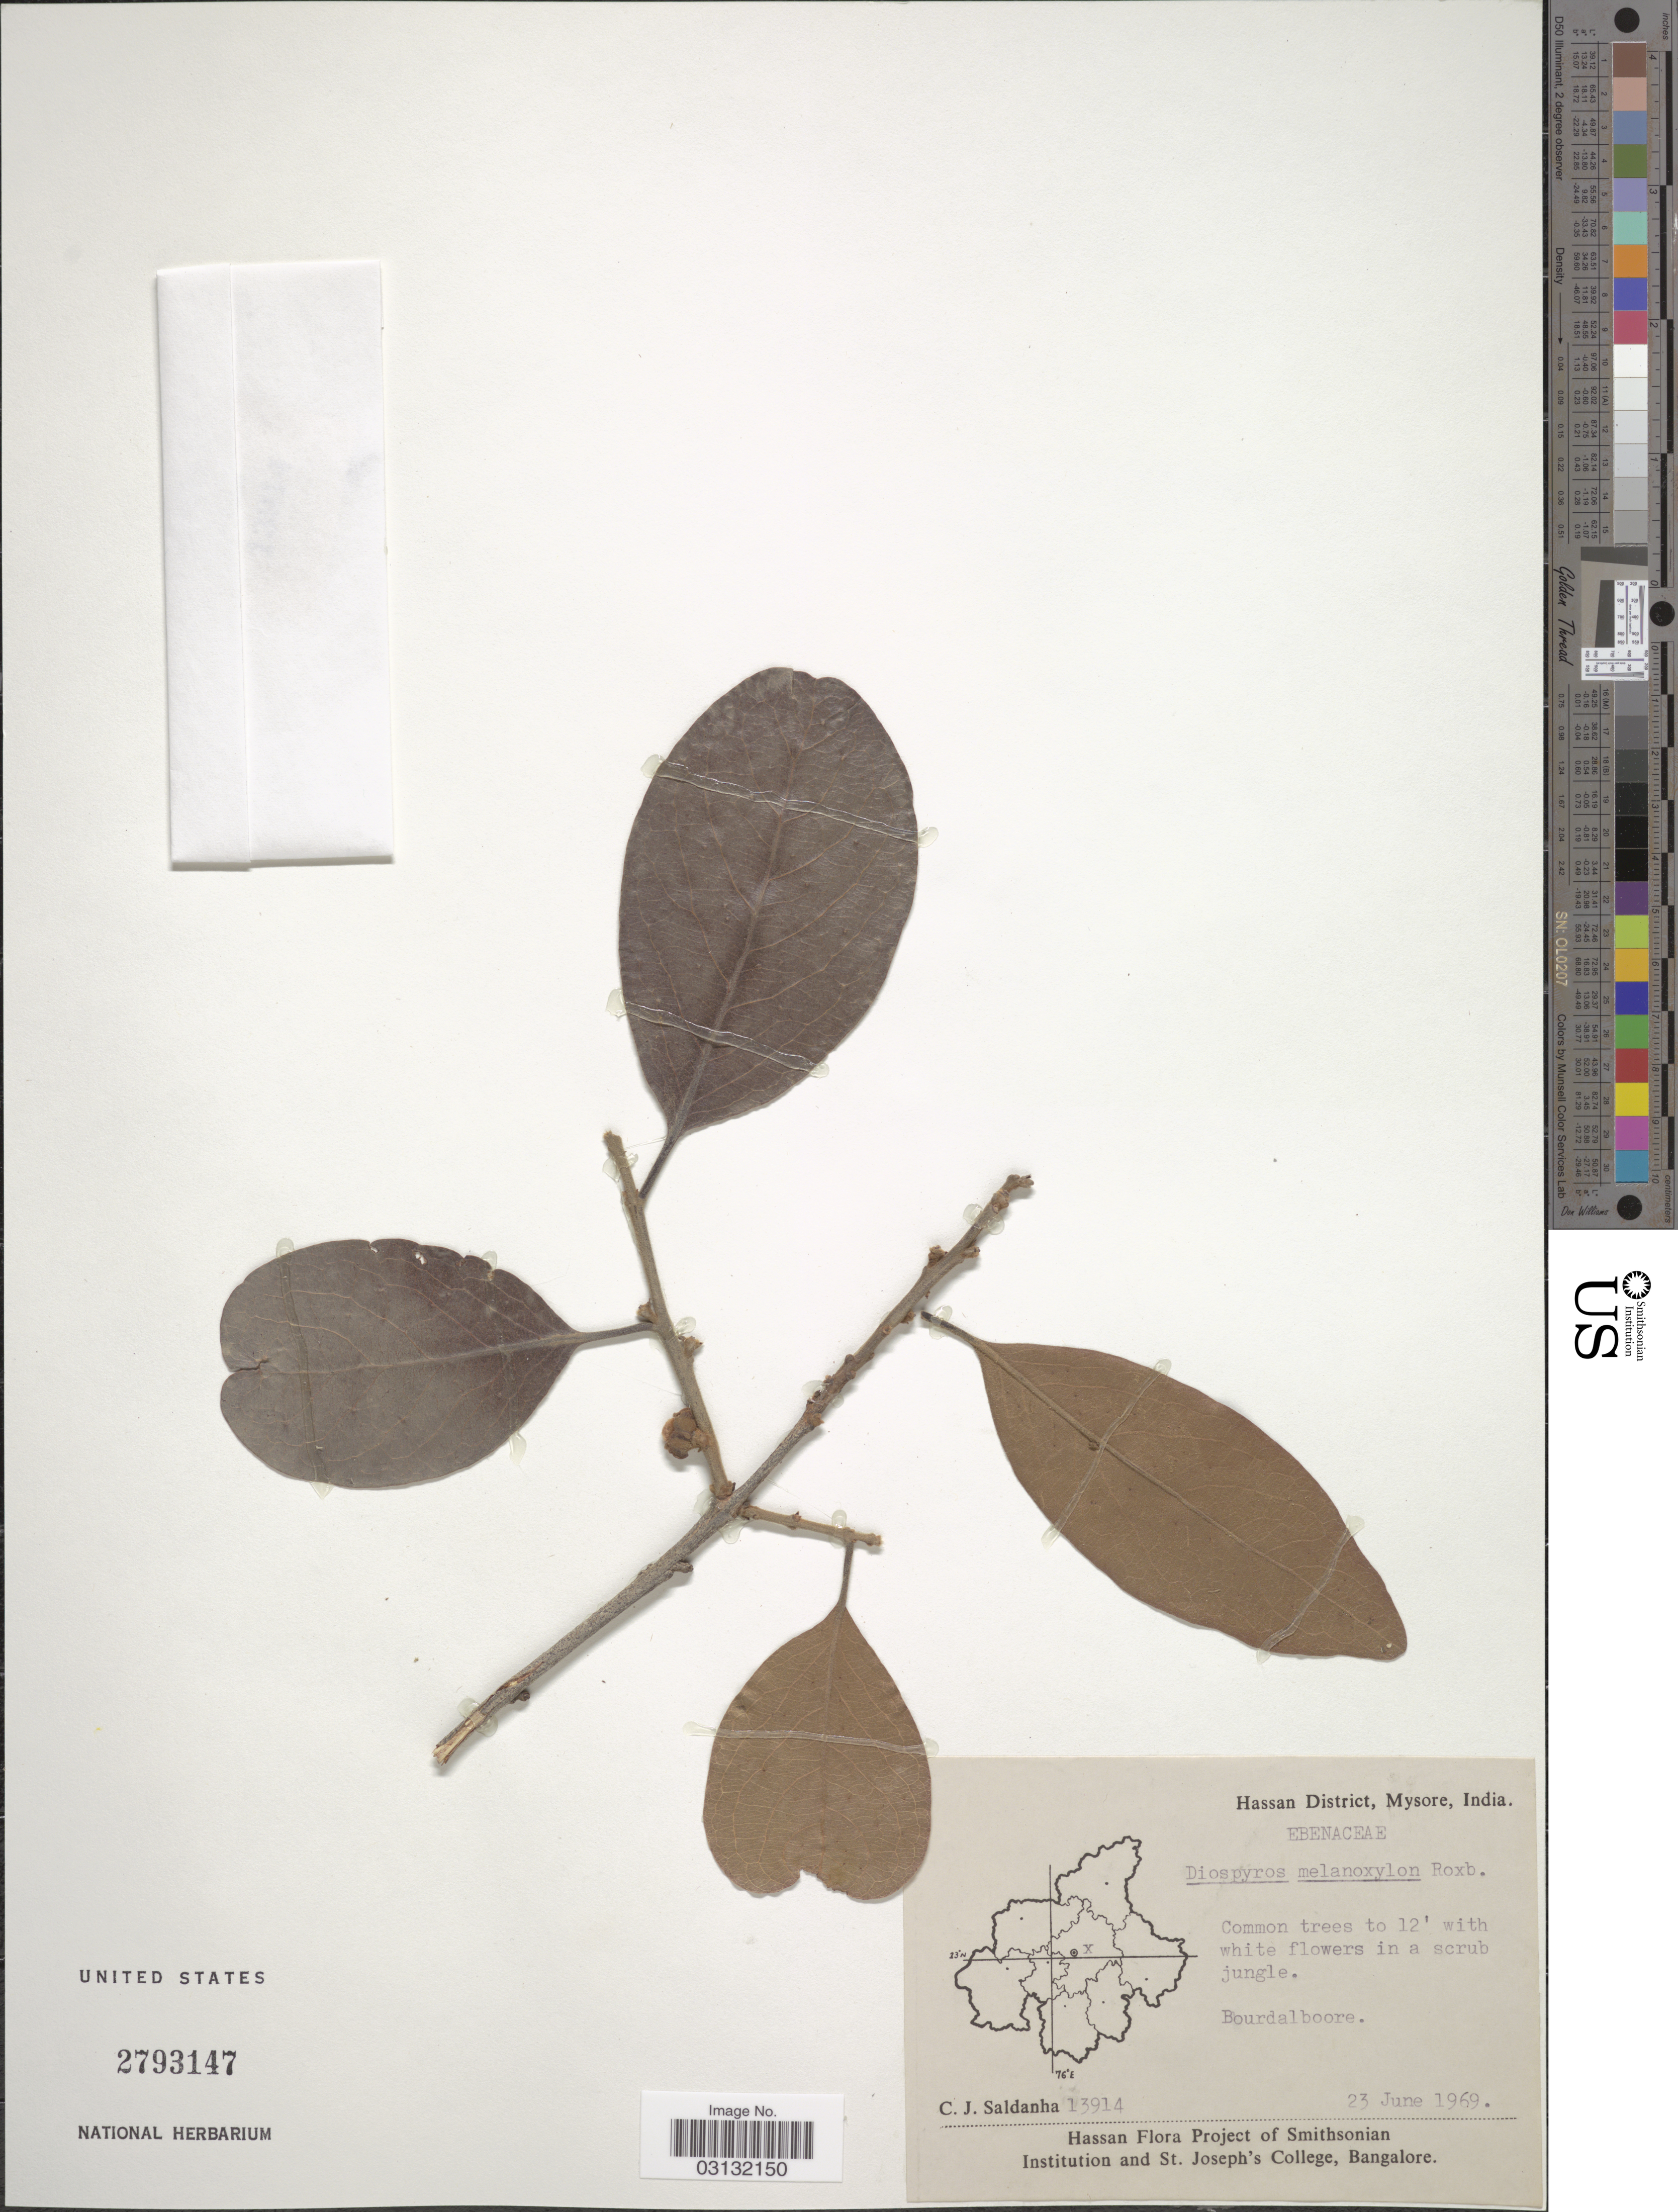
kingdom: Plantae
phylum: Tracheophyta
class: Magnoliopsida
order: Ericales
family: Ebenaceae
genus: Diospyros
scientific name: Diospyros melanoxylon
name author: Roxb.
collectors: C. J. Saldanha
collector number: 13914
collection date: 1969-06-23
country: India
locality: Hassan District, Mysore, India, Bourdalboore.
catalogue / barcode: US 2793147